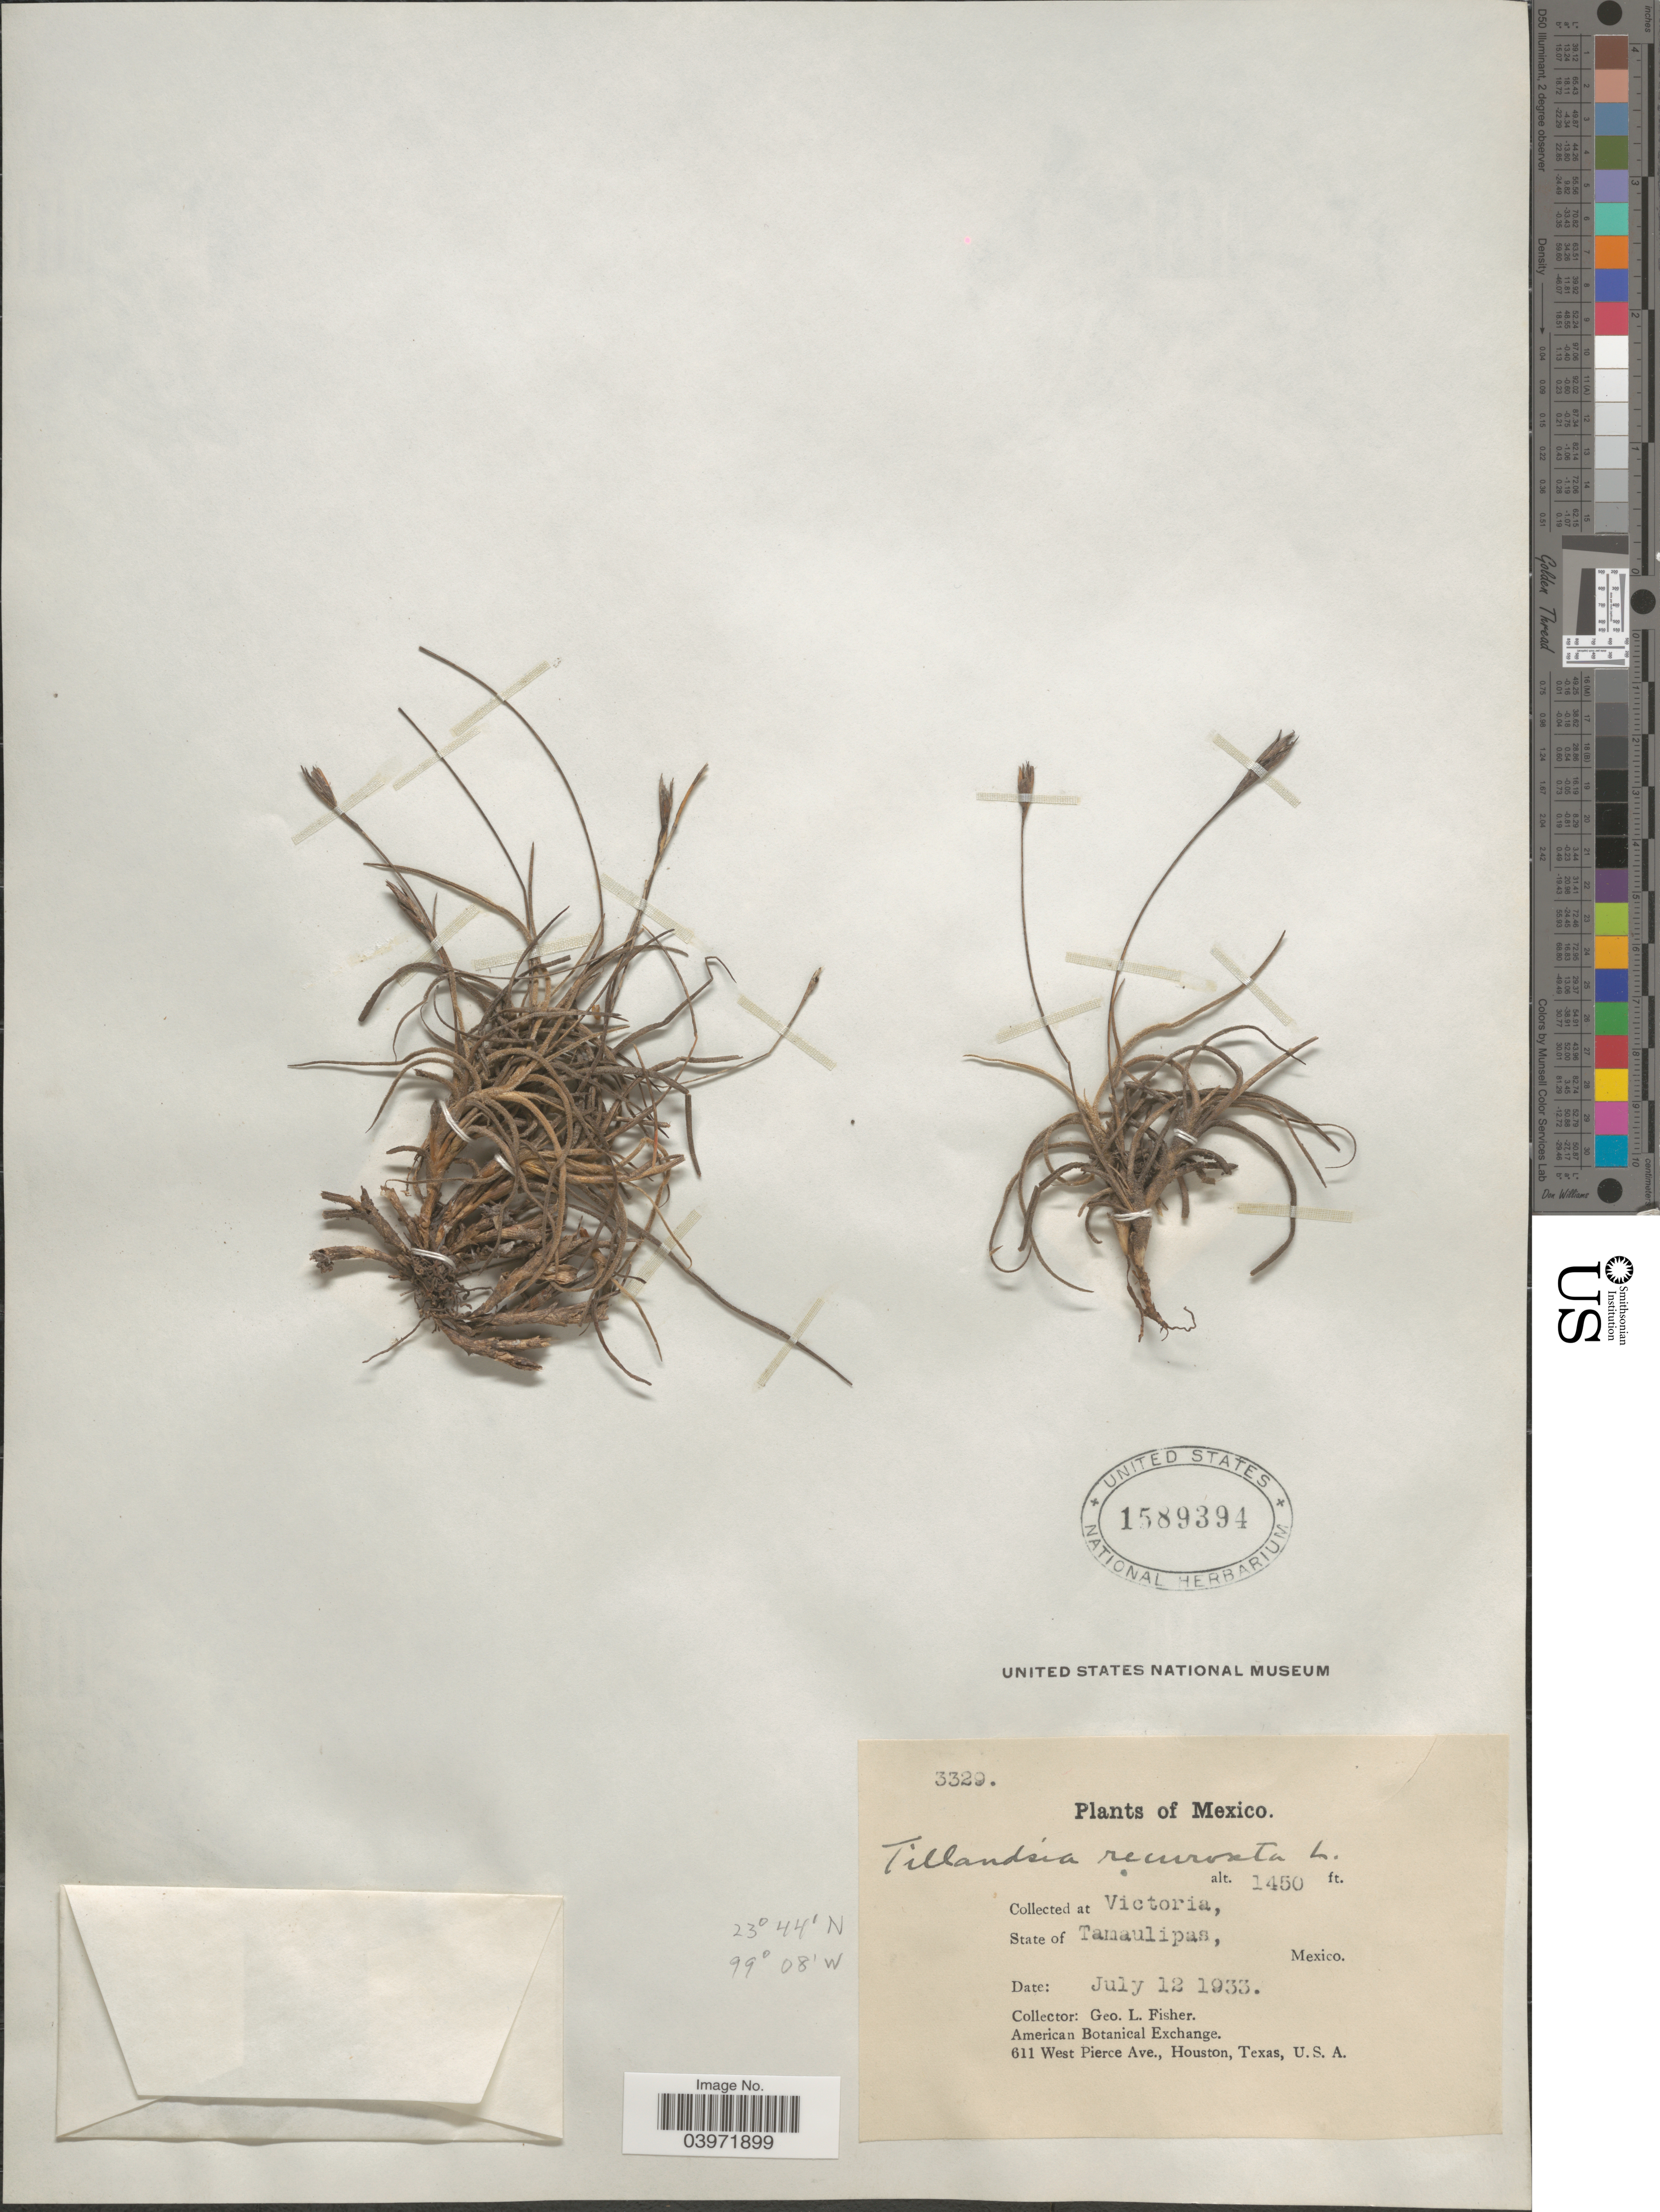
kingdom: Plantae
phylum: Tracheophyta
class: Liliopsida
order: Poales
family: Bromeliaceae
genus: Tillandsia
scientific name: Tillandsia recurvata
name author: L.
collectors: G. L. Fisher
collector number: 3329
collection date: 1933-07-12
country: Mexico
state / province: Tamaulipas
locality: Victoria.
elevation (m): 442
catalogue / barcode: US 1589394